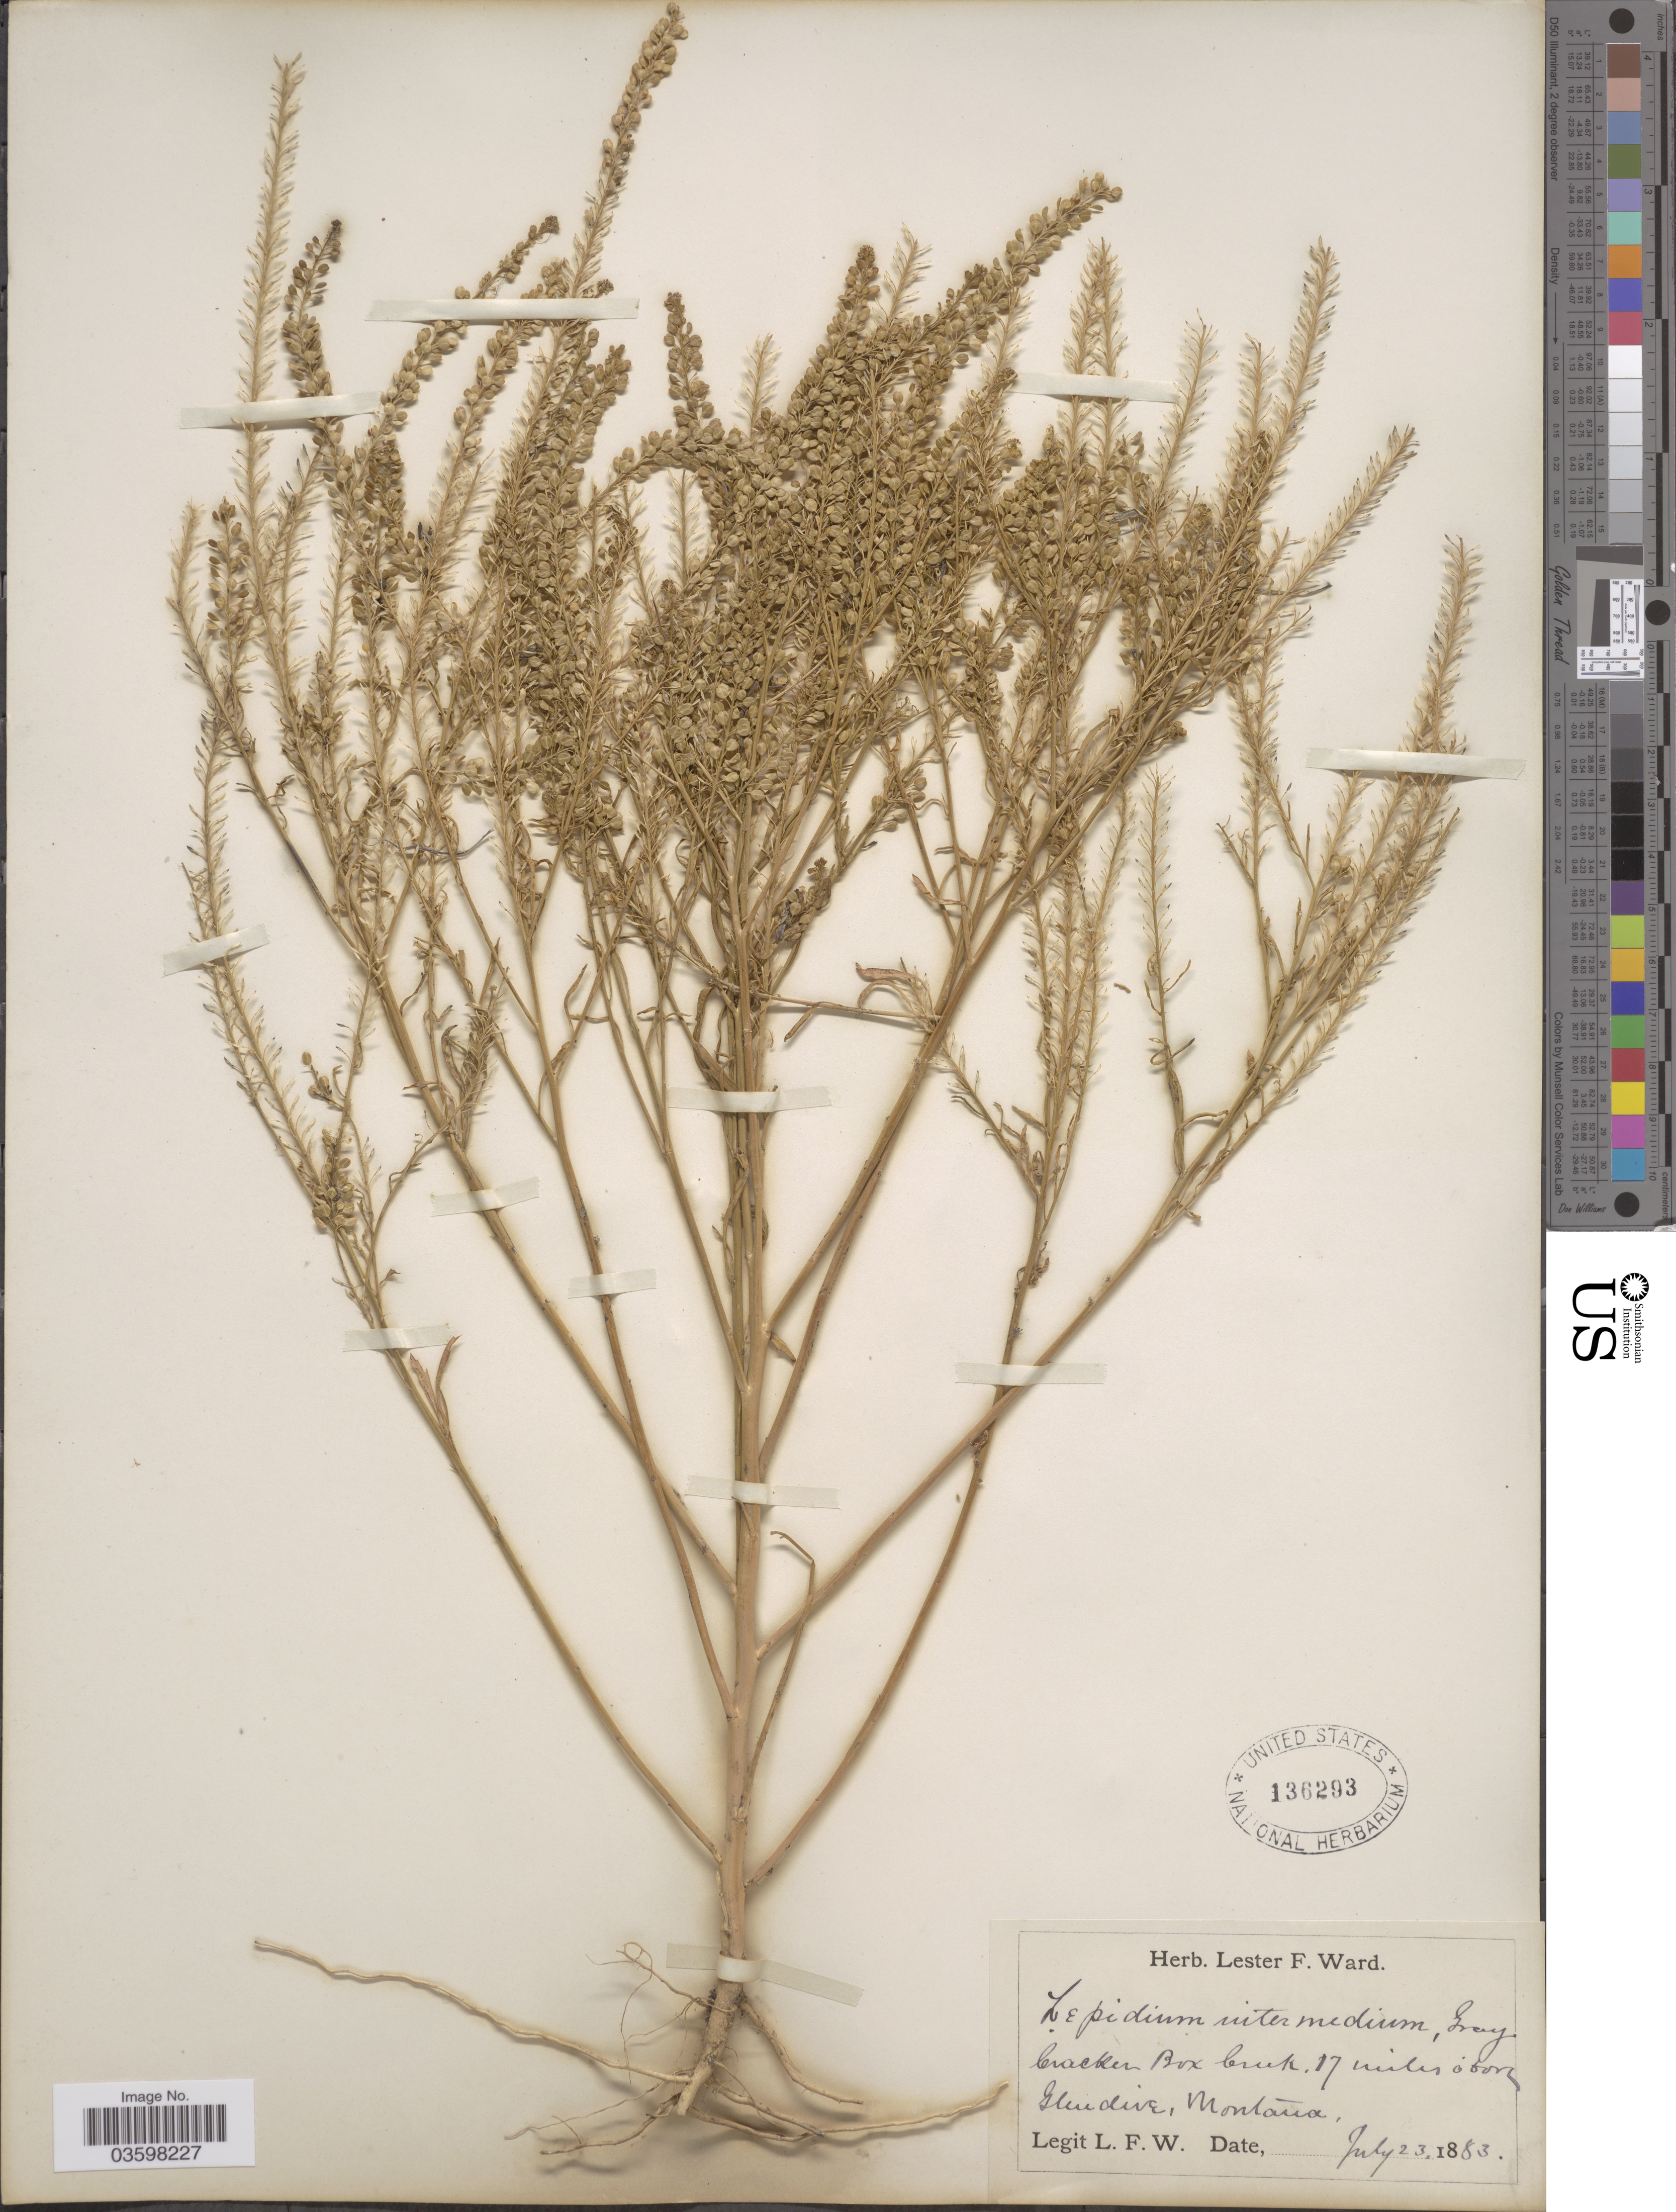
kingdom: Plantae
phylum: Tracheophyta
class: Magnoliopsida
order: Brassicales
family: Brassicaceae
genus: Lepidium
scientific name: Lepidium densiflorum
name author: Schrad.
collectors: L. F. Ward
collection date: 1883-07-23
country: United States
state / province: Montana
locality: Cracker Box Creek, 17 miles above Glendive.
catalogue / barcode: US 136293